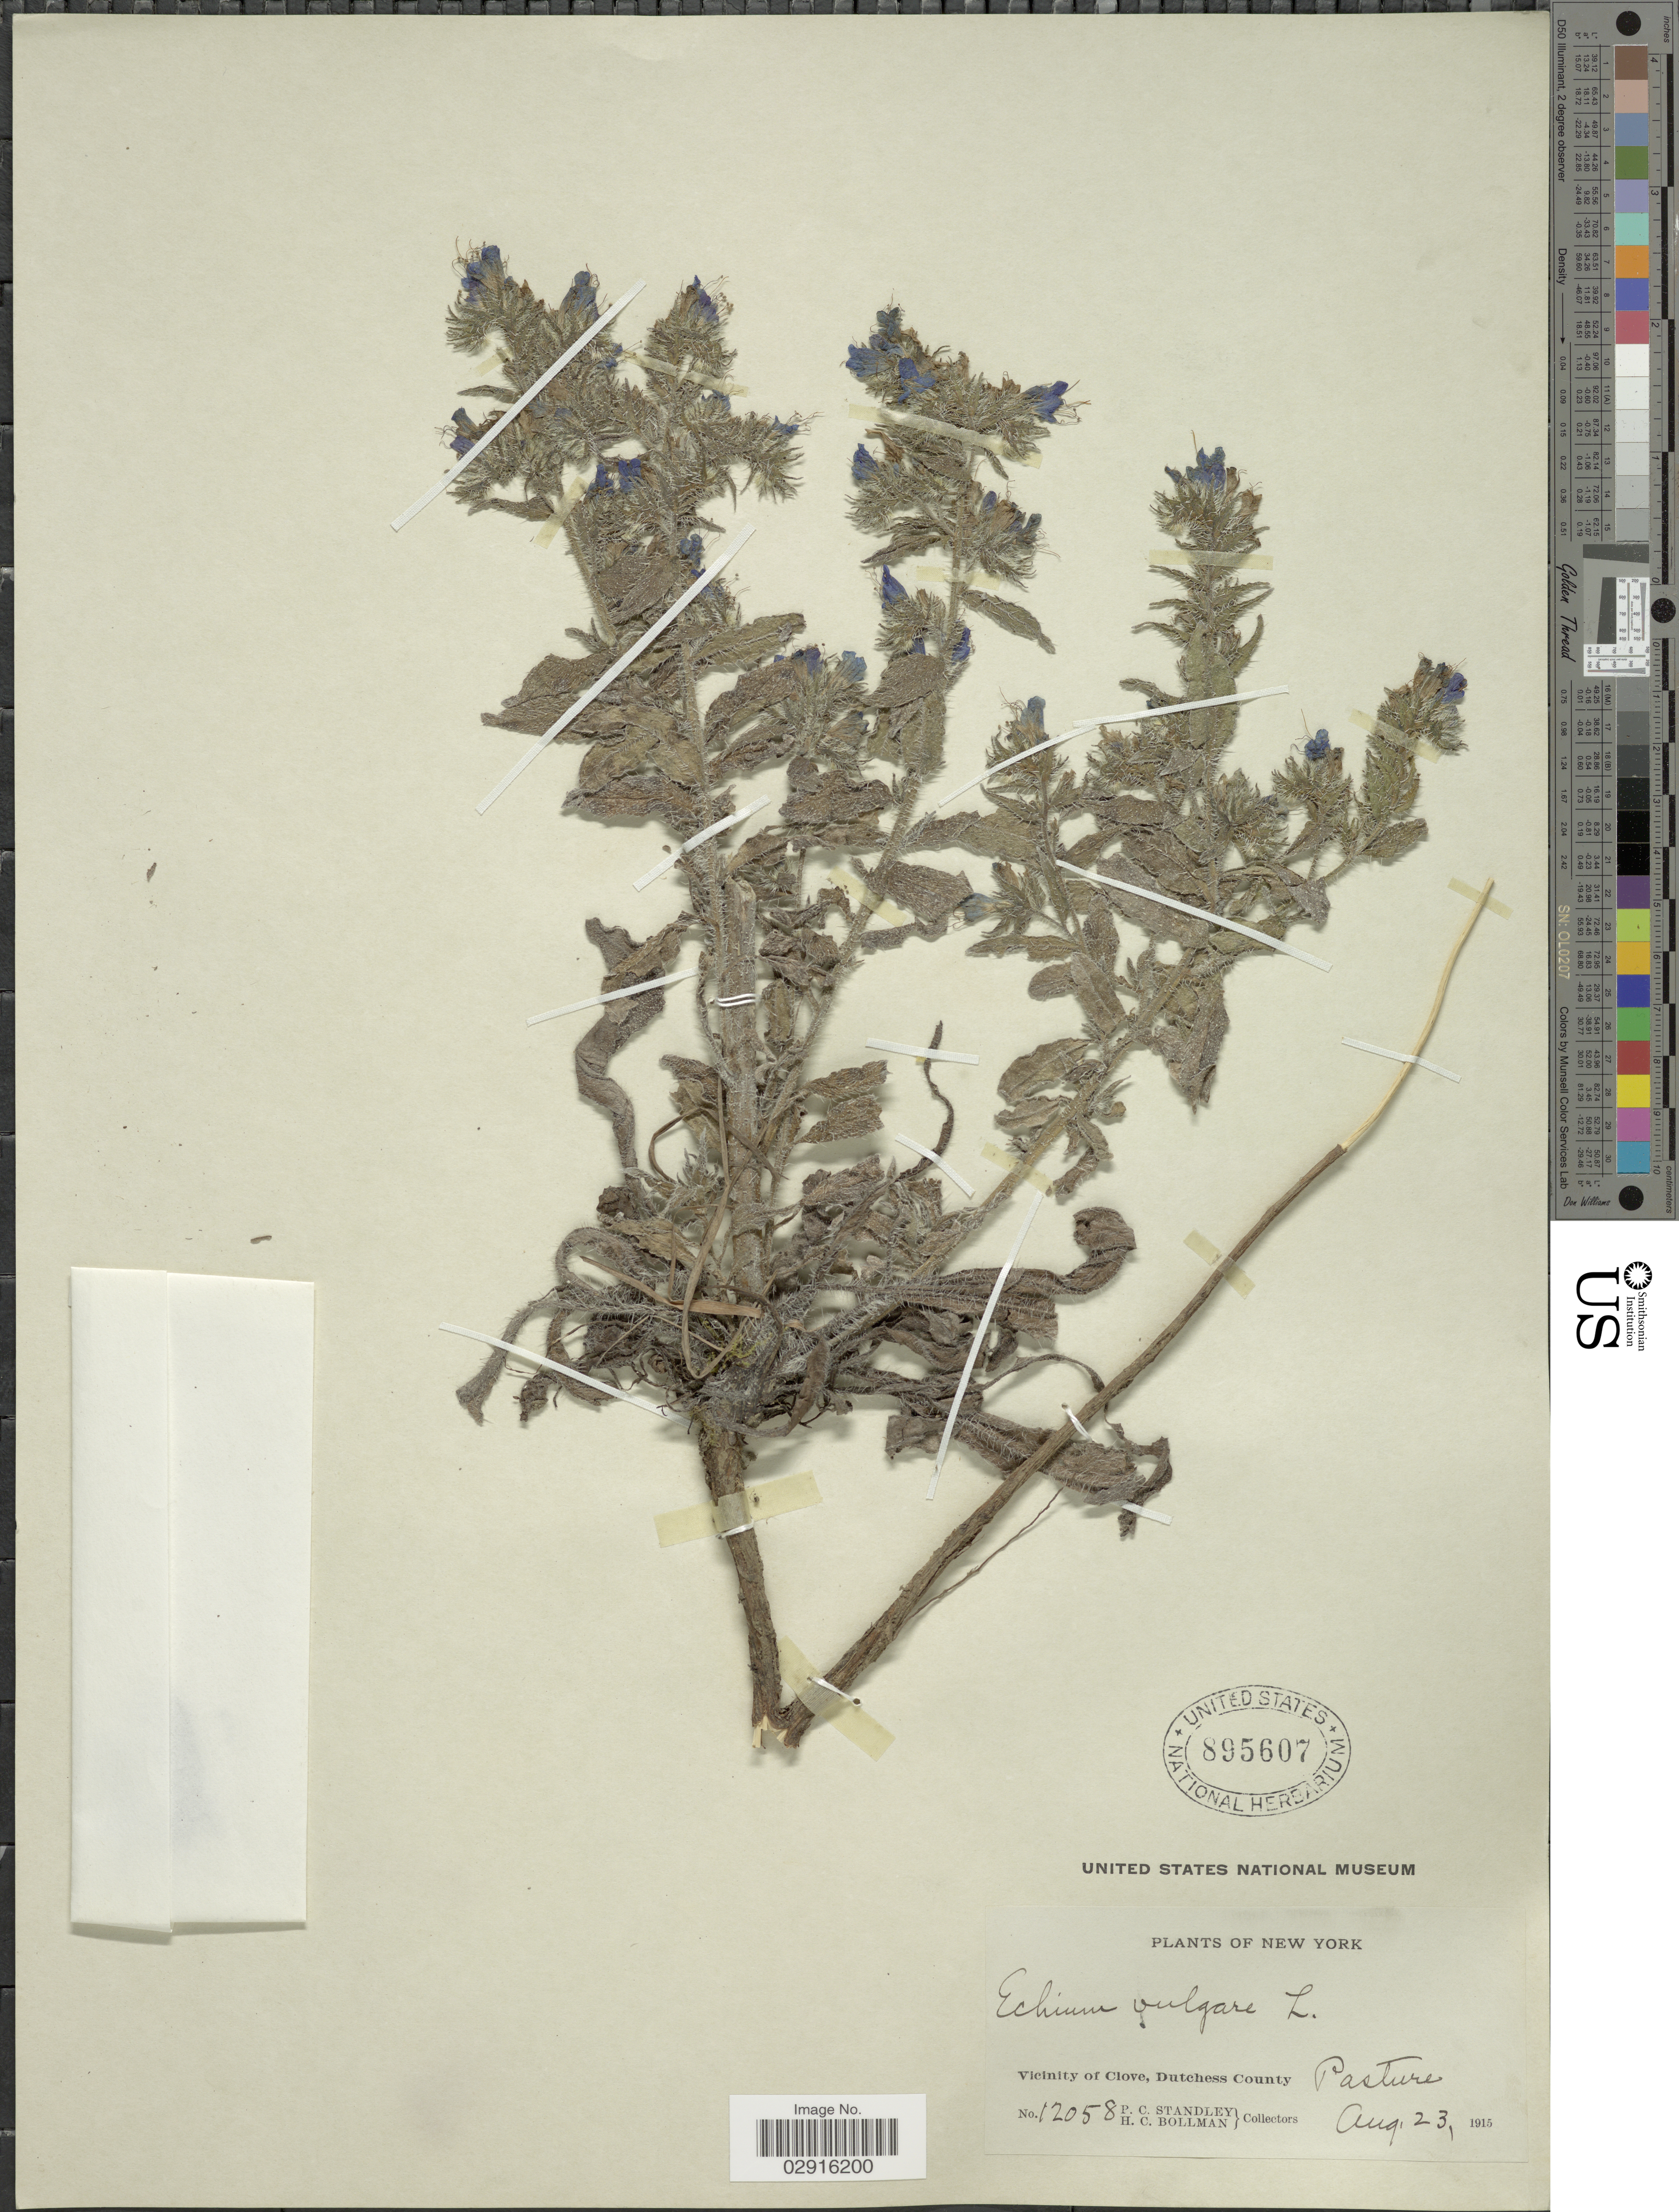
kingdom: Plantae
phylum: Tracheophyta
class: Magnoliopsida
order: Boraginales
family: Boraginaceae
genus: Echium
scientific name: Echium vulgare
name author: L.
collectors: P. C. Standley & H. C. Bollman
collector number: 12058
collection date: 1915-08-23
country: United States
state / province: New York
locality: Vicinity of Clove, Dutchess County. Pasture.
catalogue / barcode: US 895607